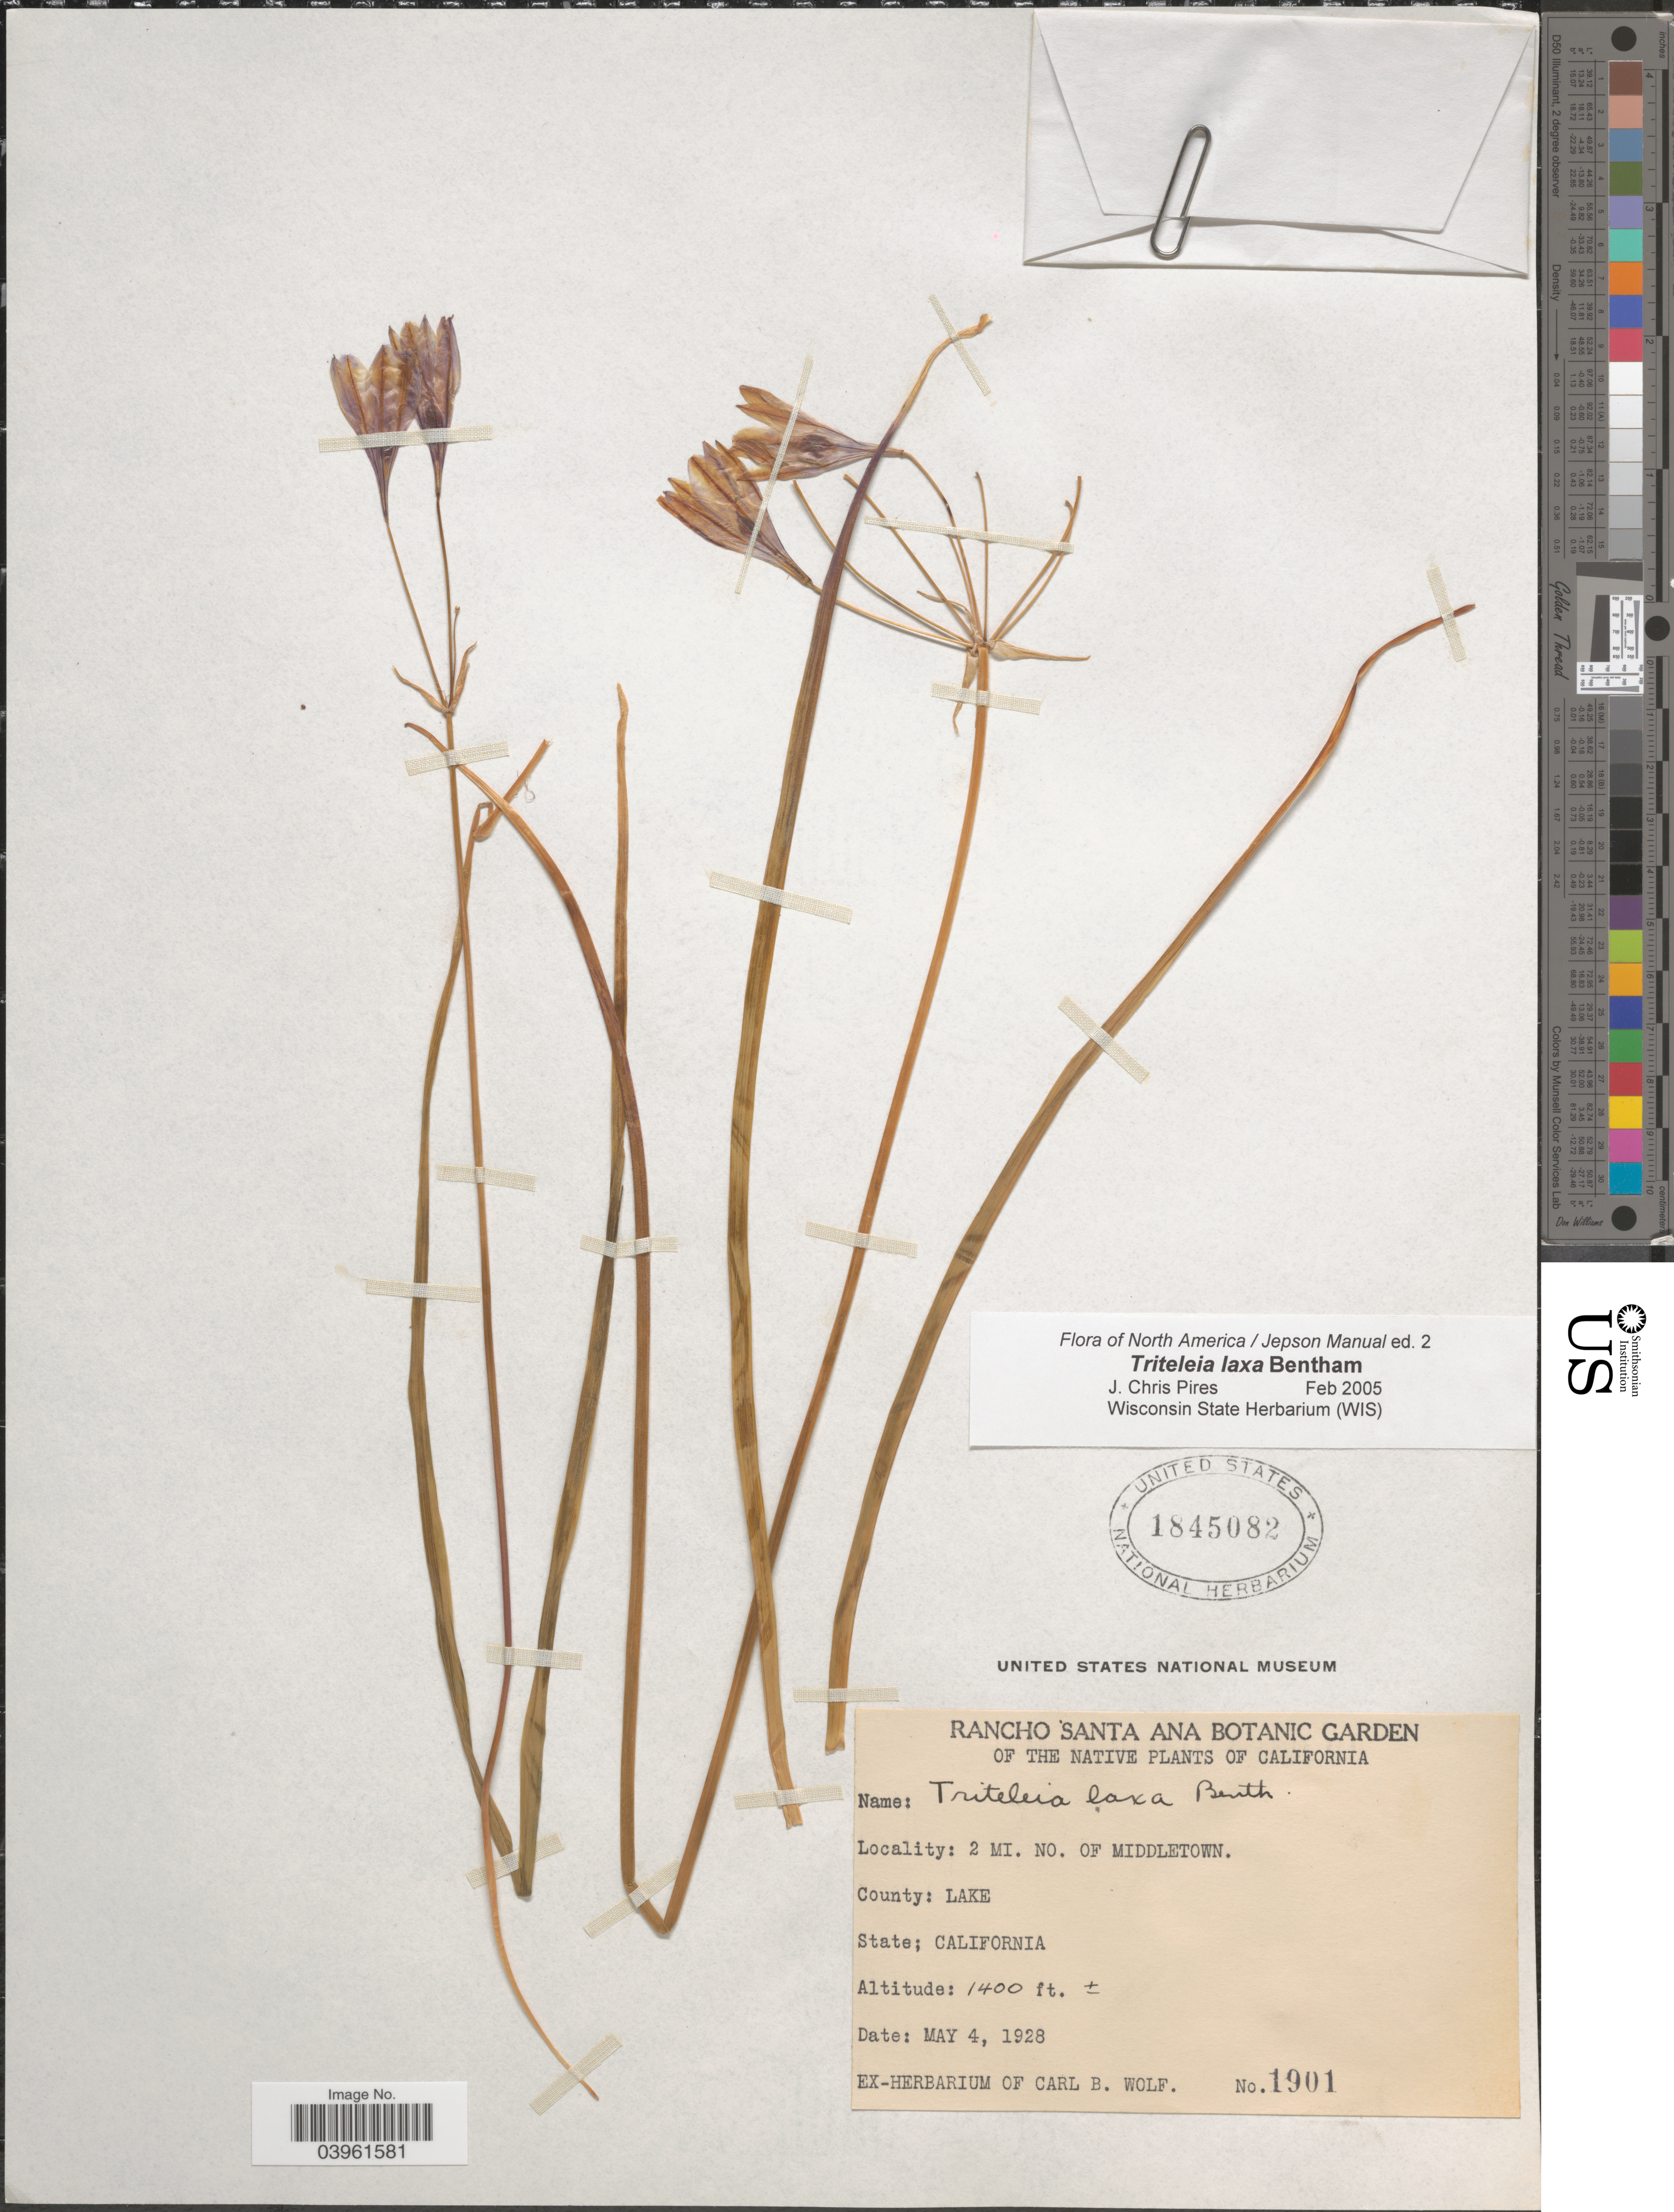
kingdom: Plantae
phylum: Tracheophyta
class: Liliopsida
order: Asparagales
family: Asparagaceae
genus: Triteleia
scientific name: Triteleia laxa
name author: Benth.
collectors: ex herb. Carl B. Wolf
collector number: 1901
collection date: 1928-05-04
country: United States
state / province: California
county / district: Lake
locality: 2 mi. no. of Middletown. County: Lake.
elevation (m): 427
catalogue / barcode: US 1845082